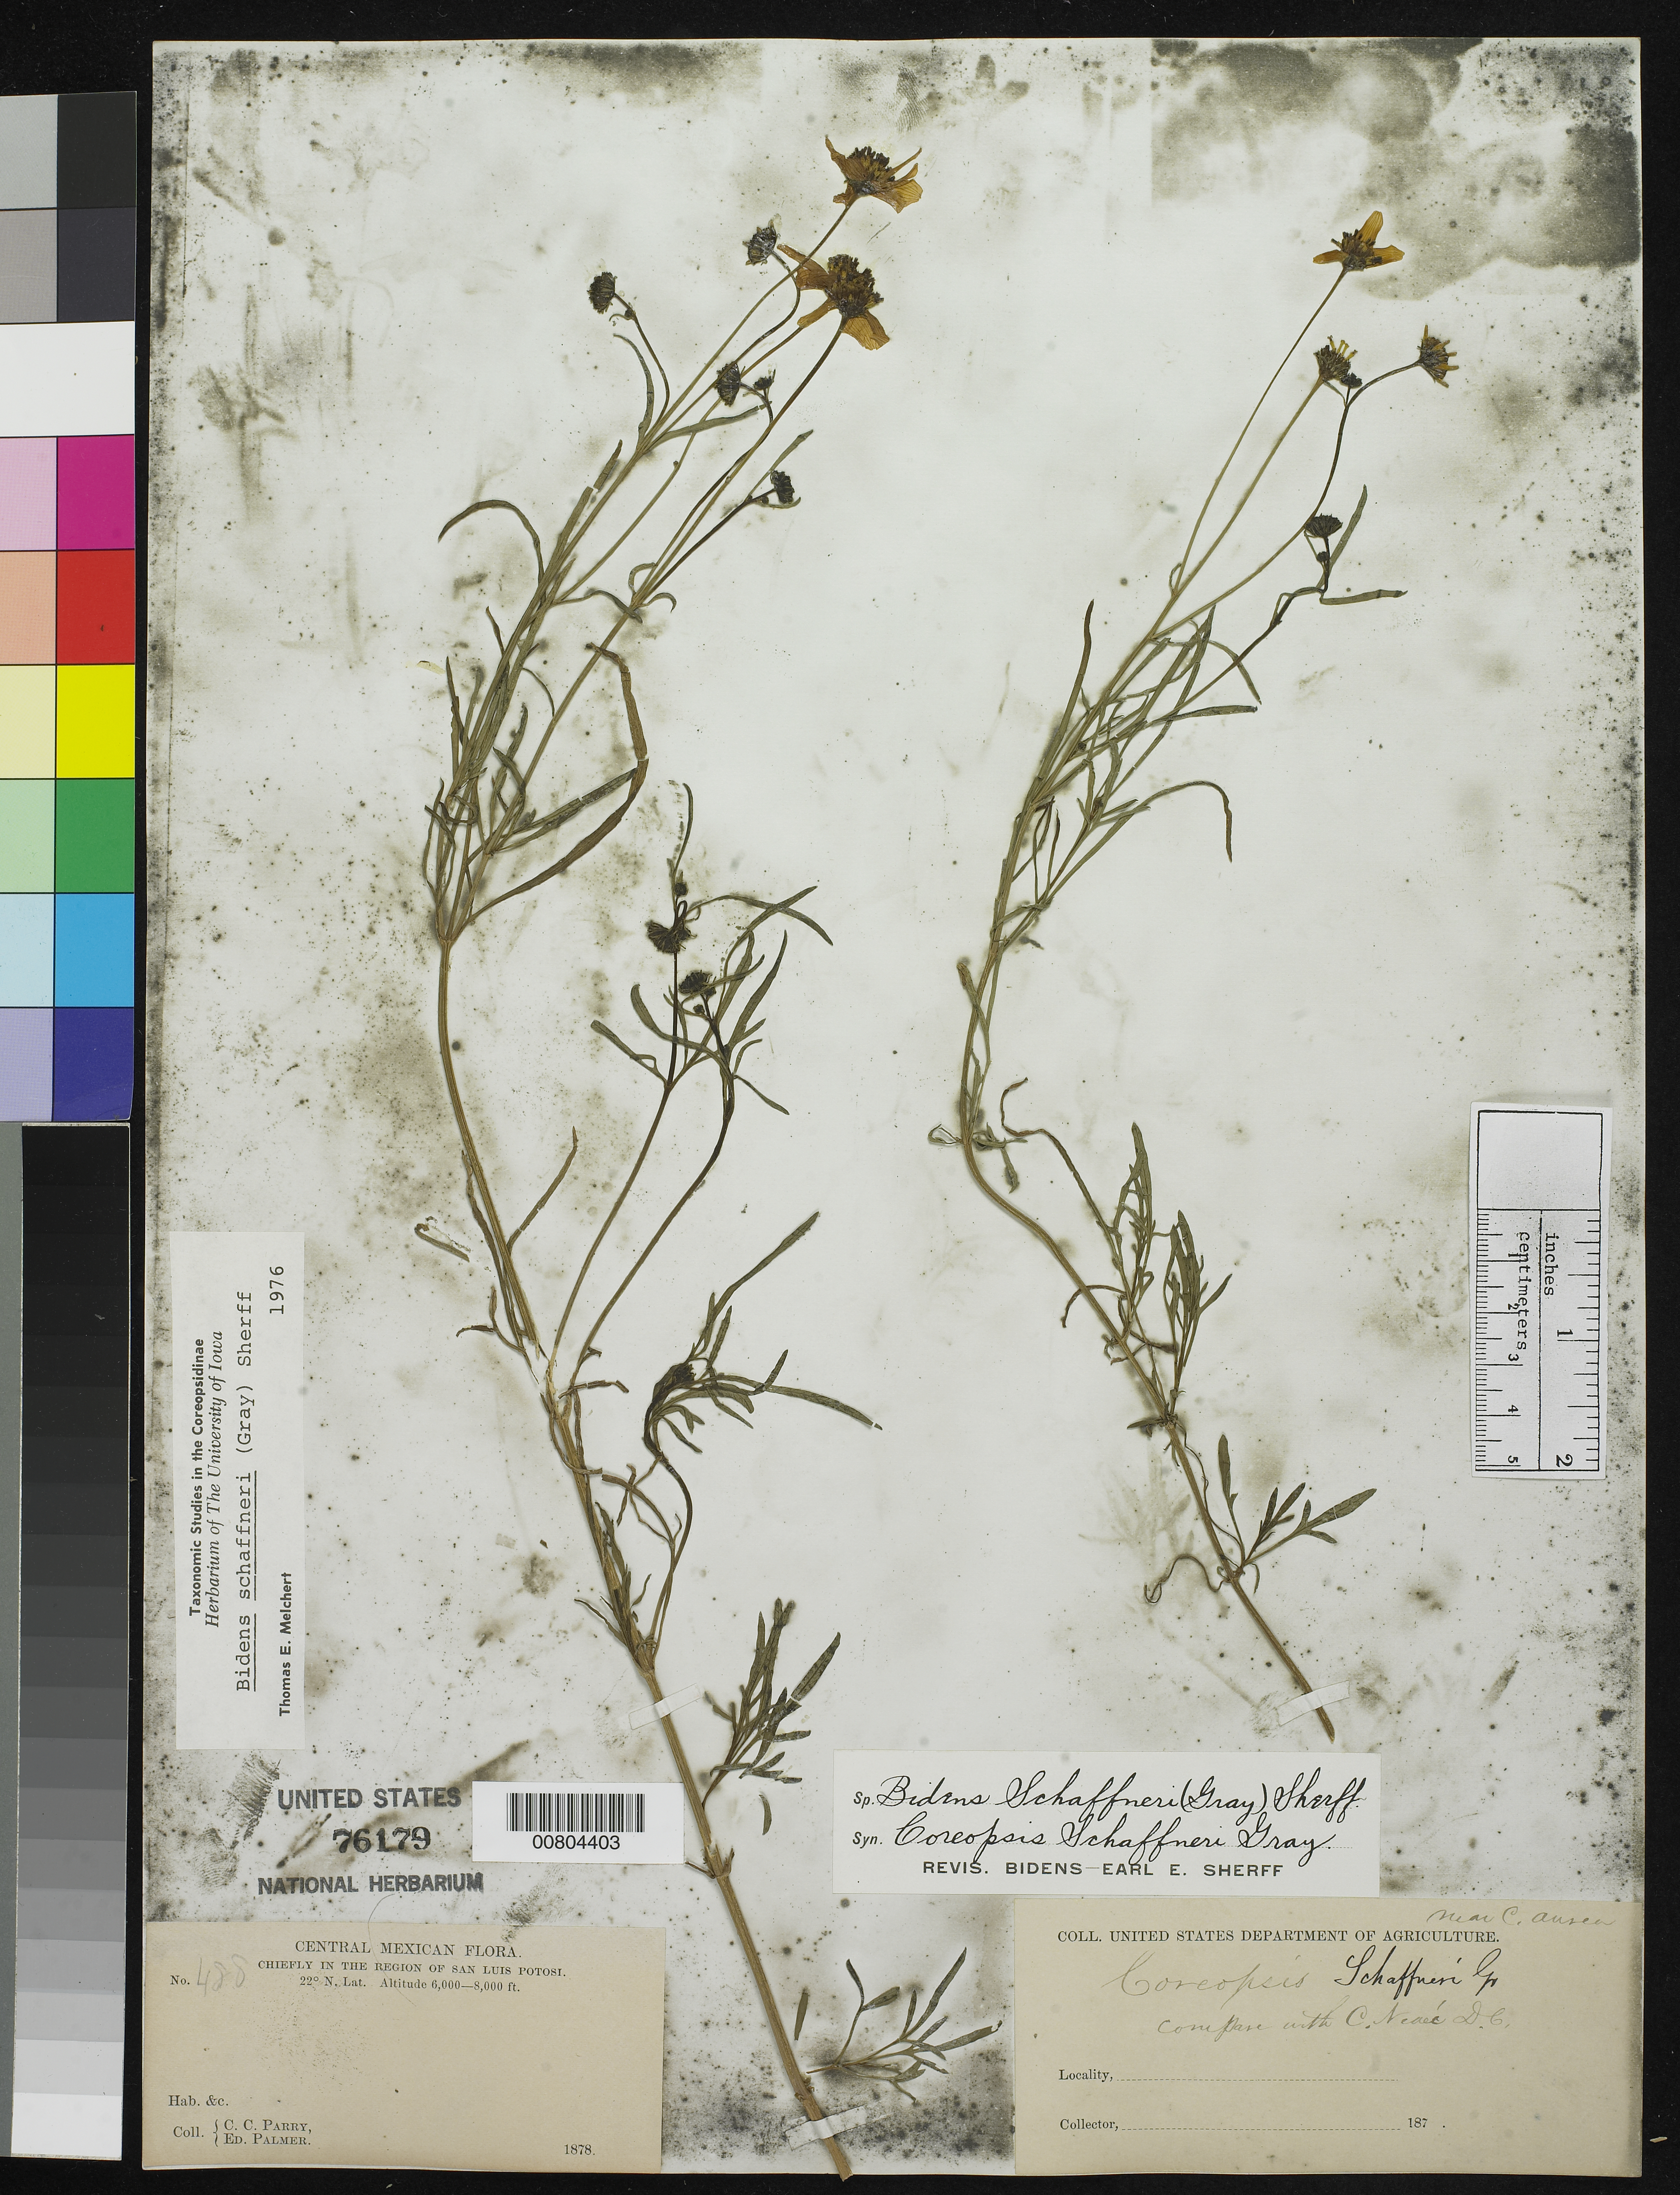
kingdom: Plantae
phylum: Tracheophyta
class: Magnoliopsida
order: Asterales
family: Asteraceae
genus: Bidens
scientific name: Bidens schaffneri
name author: (A. Gray) Sherff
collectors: C. C. Parry & E. Palmer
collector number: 488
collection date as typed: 1878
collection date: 1878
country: Mexico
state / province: San Luis Potosí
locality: Chiefly in the region of San Luis Potosí.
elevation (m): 1829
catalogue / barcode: US 76179